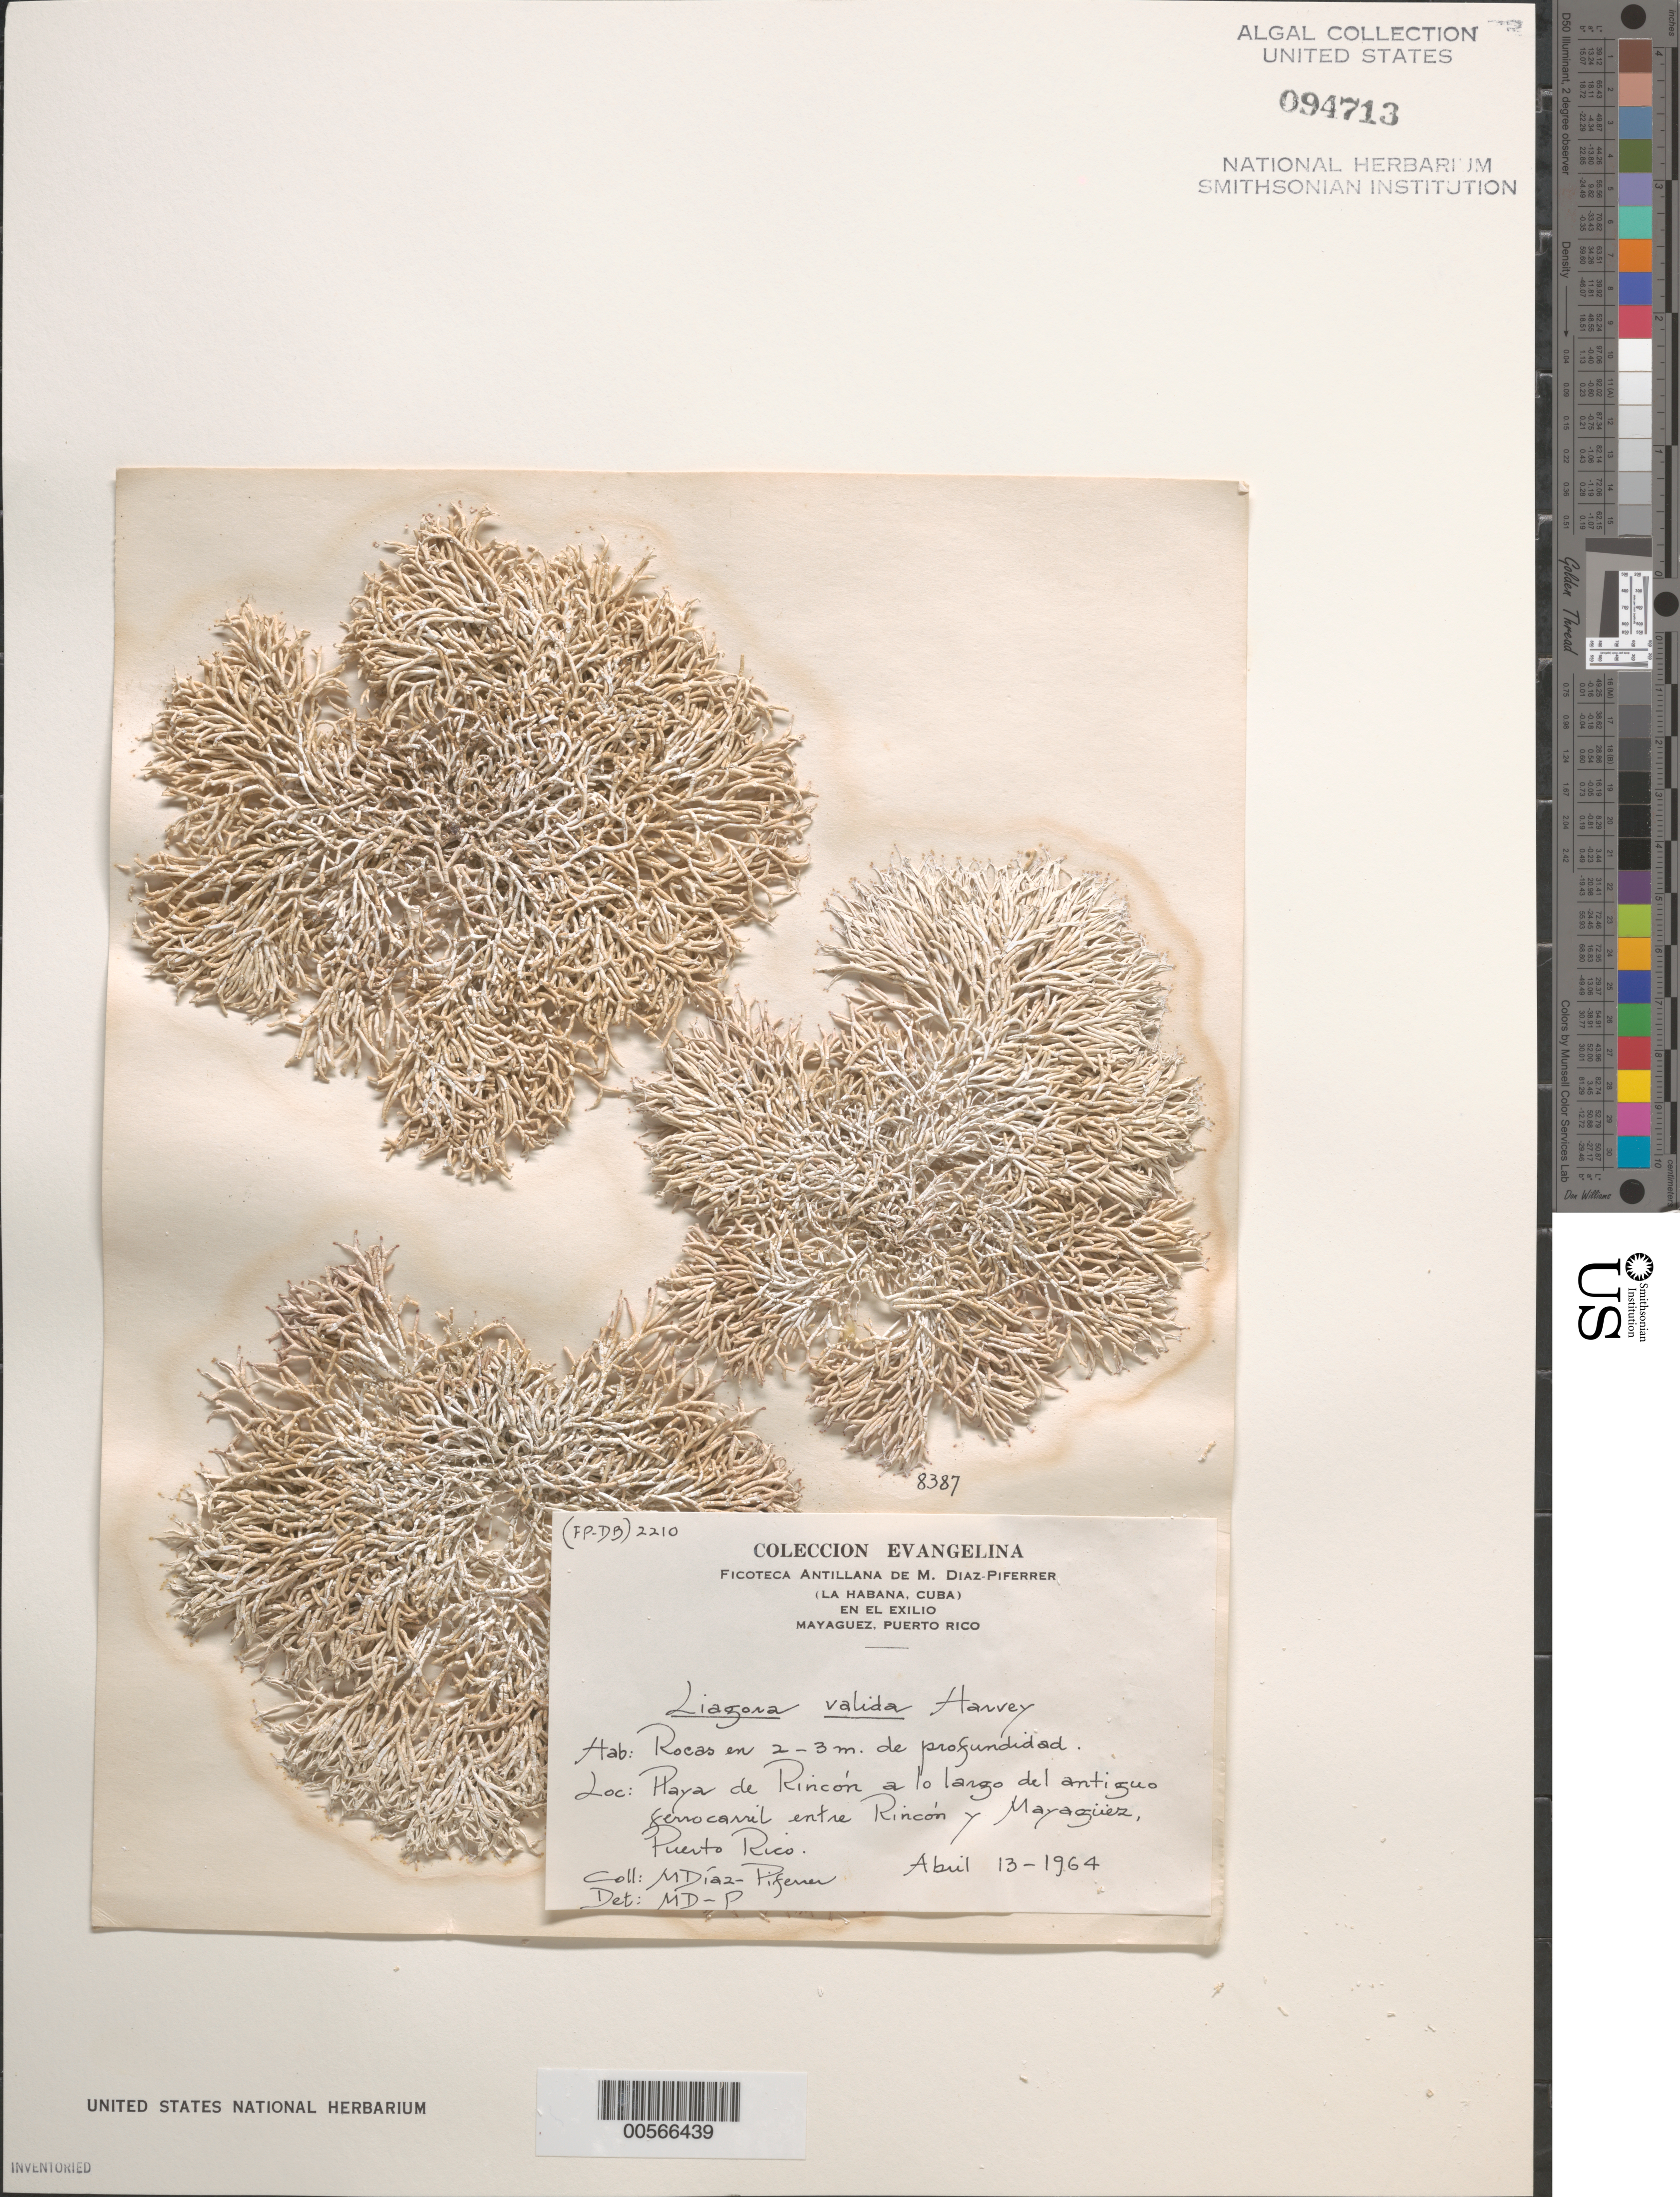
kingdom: Plantae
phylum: Rhodophyta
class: Florideophyceae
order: Nemaliales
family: Liagoraceae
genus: Titanophycus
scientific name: Titanophycus validus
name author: (Harv.) Huisman et al.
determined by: Algae name updating Project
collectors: M. Diaz-Piferrer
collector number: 8387 & (FP-DB) 2210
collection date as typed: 13 Apr 1964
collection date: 1964-04-13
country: Puerto Rico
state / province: Rincon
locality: Between rincon and mayaguez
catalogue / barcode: US 94713